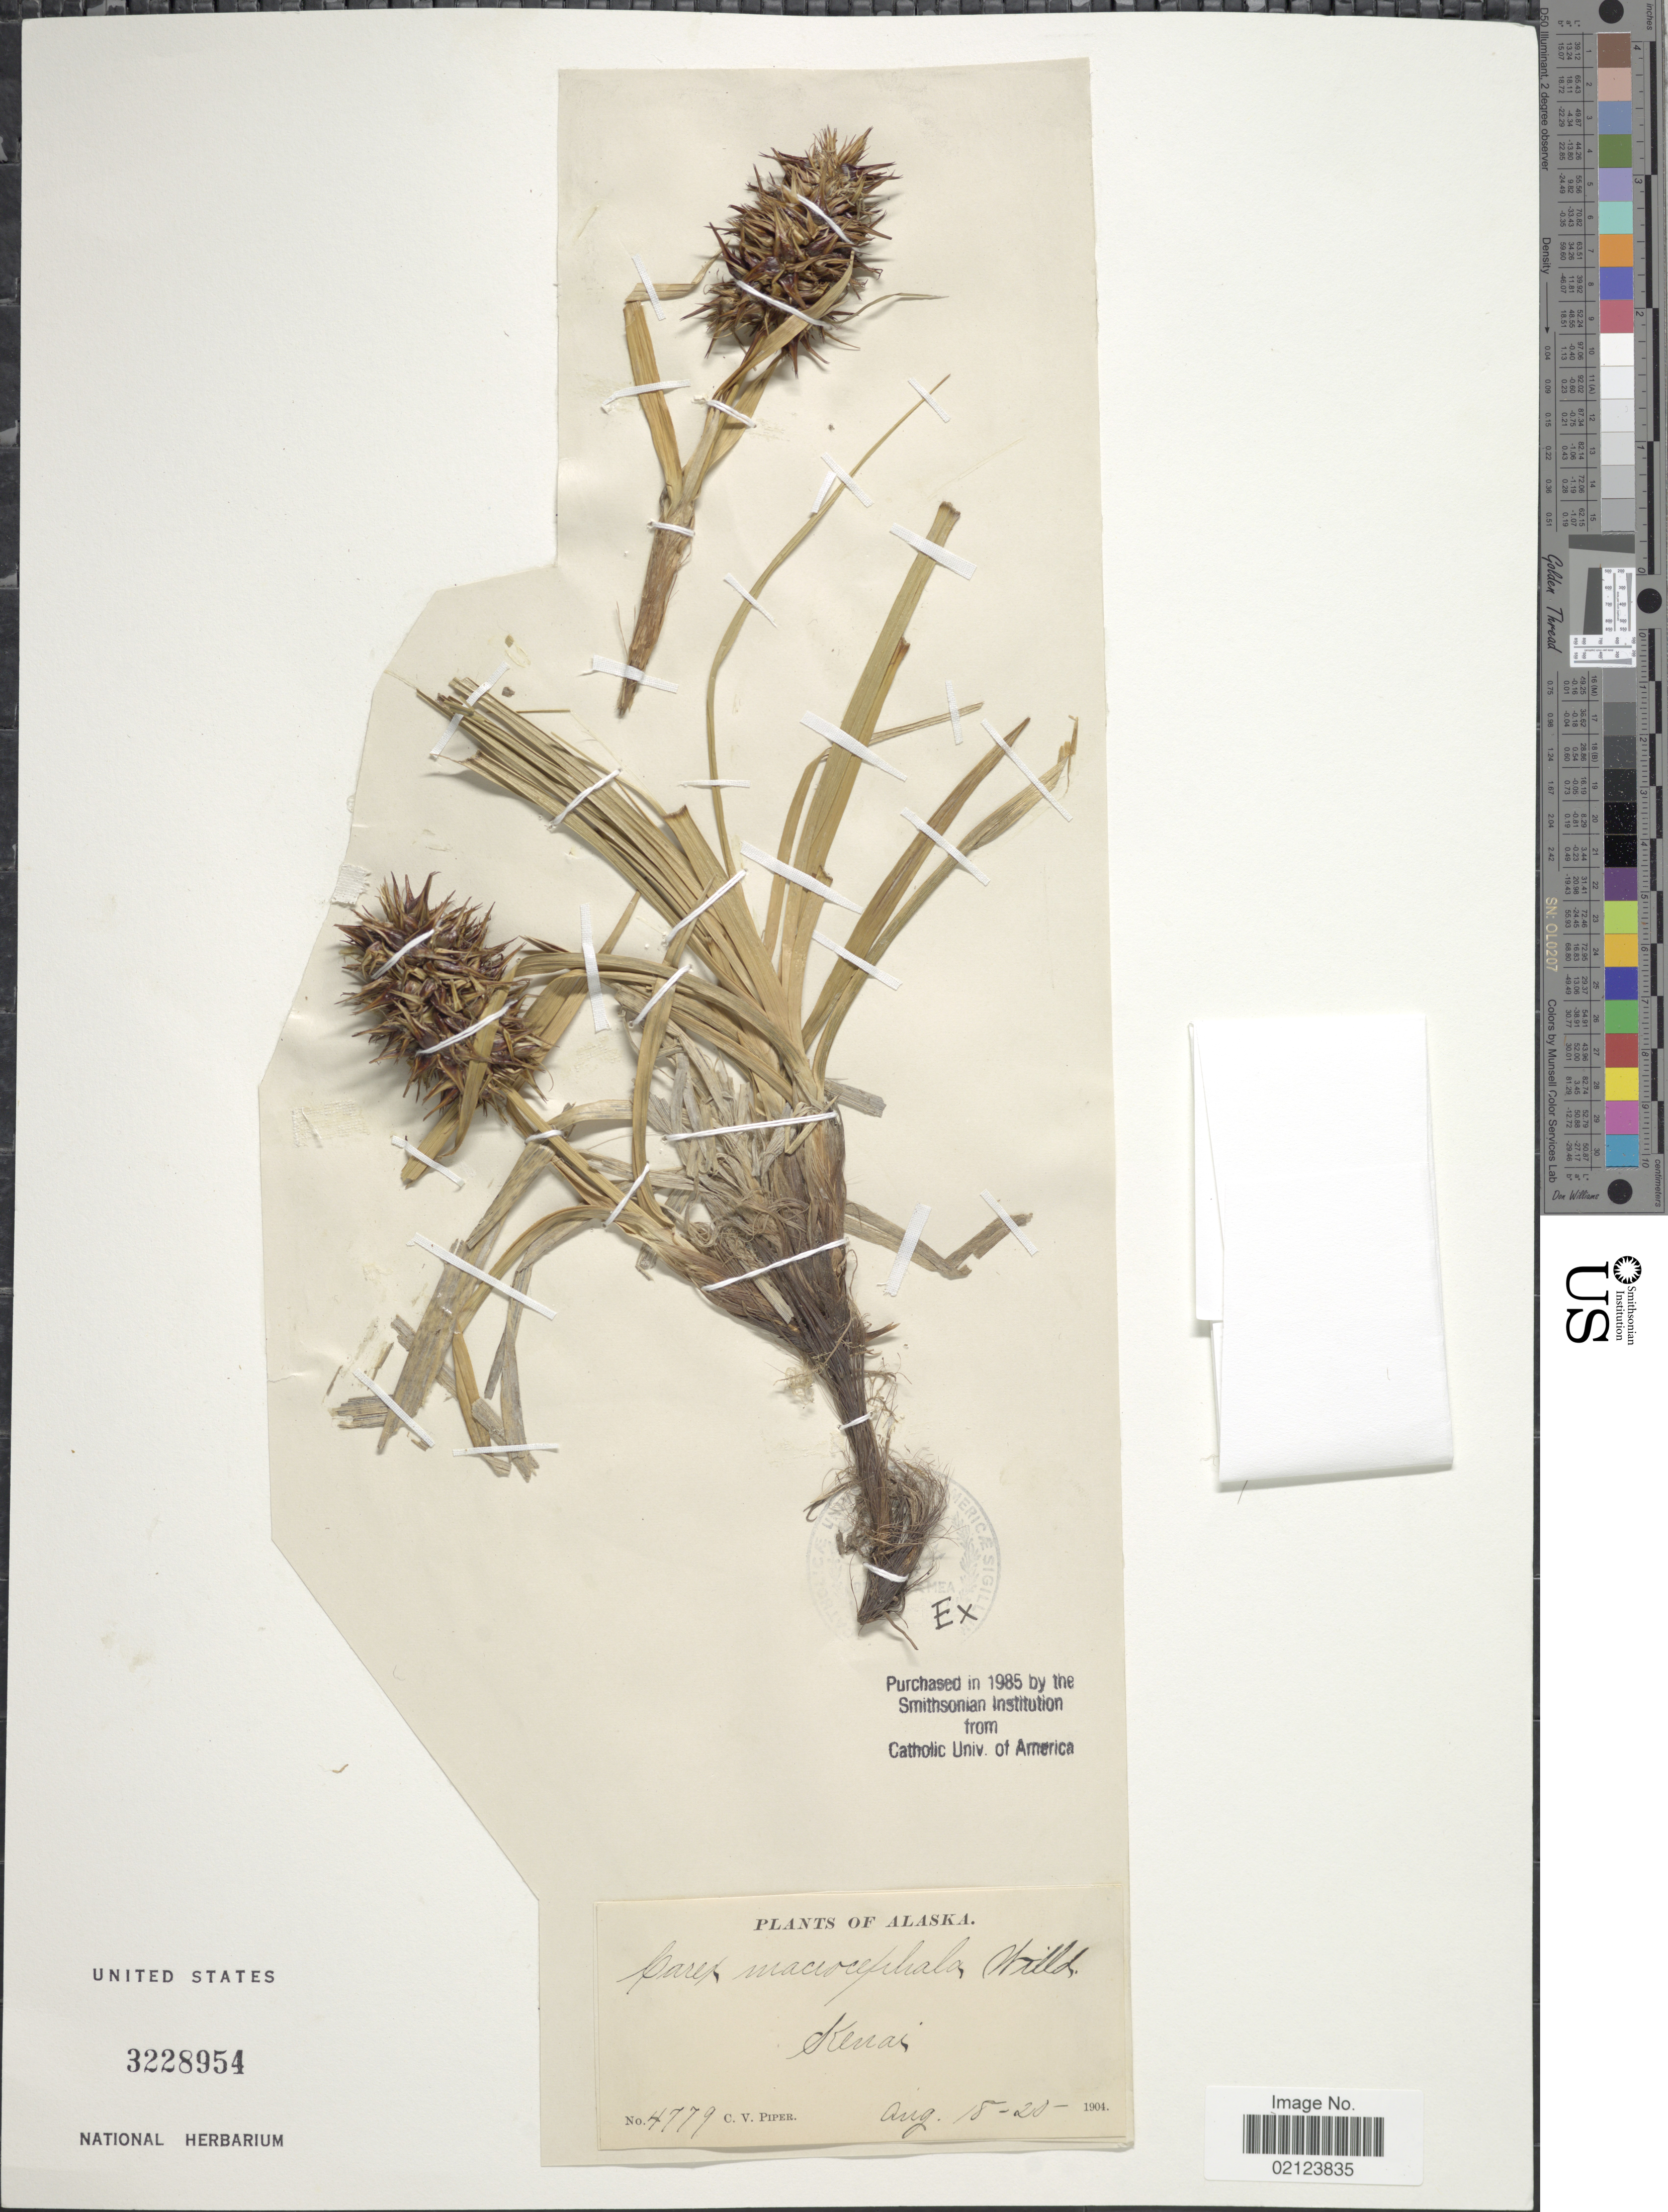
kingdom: Plantae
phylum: Tracheophyta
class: Liliopsida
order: Poales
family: Cyperaceae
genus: Carex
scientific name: Carex macrocephala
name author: Willd. ex Spreng.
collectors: C. V. Piper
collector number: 4779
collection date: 1904-08-18/1904-08-20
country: United States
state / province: Alaska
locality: Kenai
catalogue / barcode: US 3228954